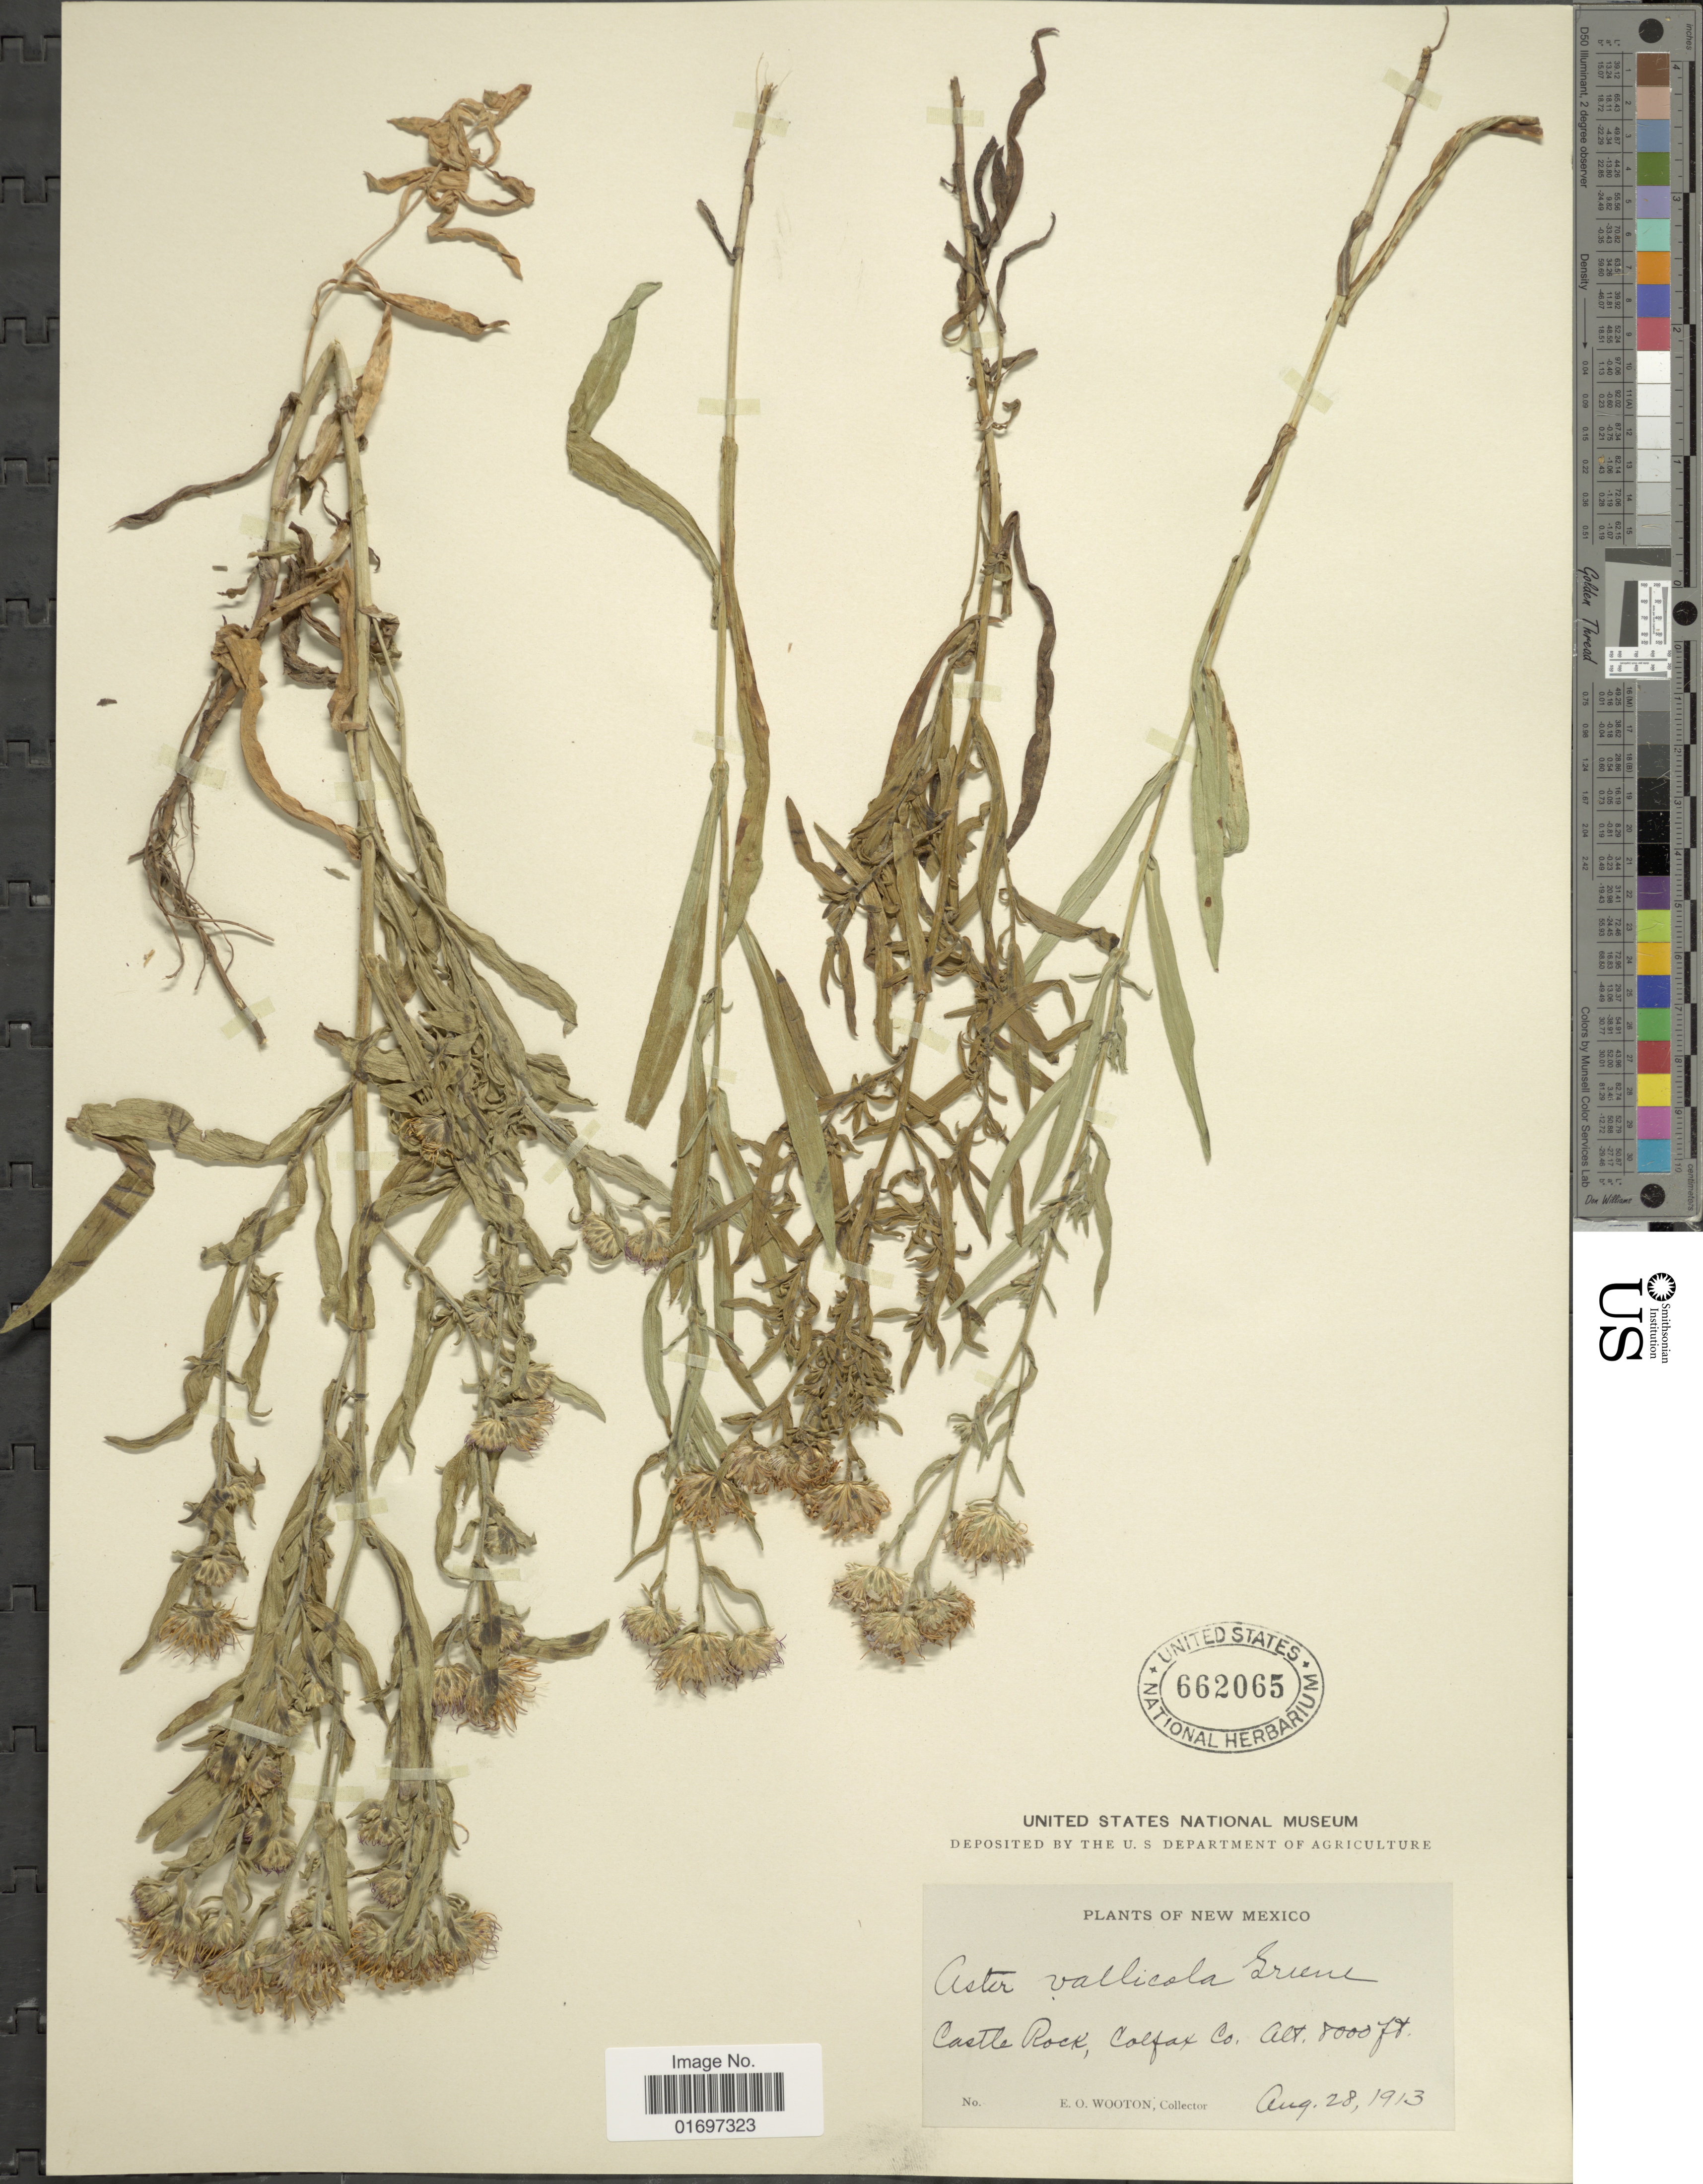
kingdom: Plantae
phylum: Tracheophyta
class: Magnoliopsida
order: Asterales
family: Asteraceae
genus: Symphyotrichum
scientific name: Symphyotrichum ascendens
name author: (Lindl.) G.L. Nesom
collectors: E. O. Wooton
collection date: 1913-08-28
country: United States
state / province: New Mexico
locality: New Mexico. Castle Rock, Colfax Co.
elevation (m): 2438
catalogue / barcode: US 662065